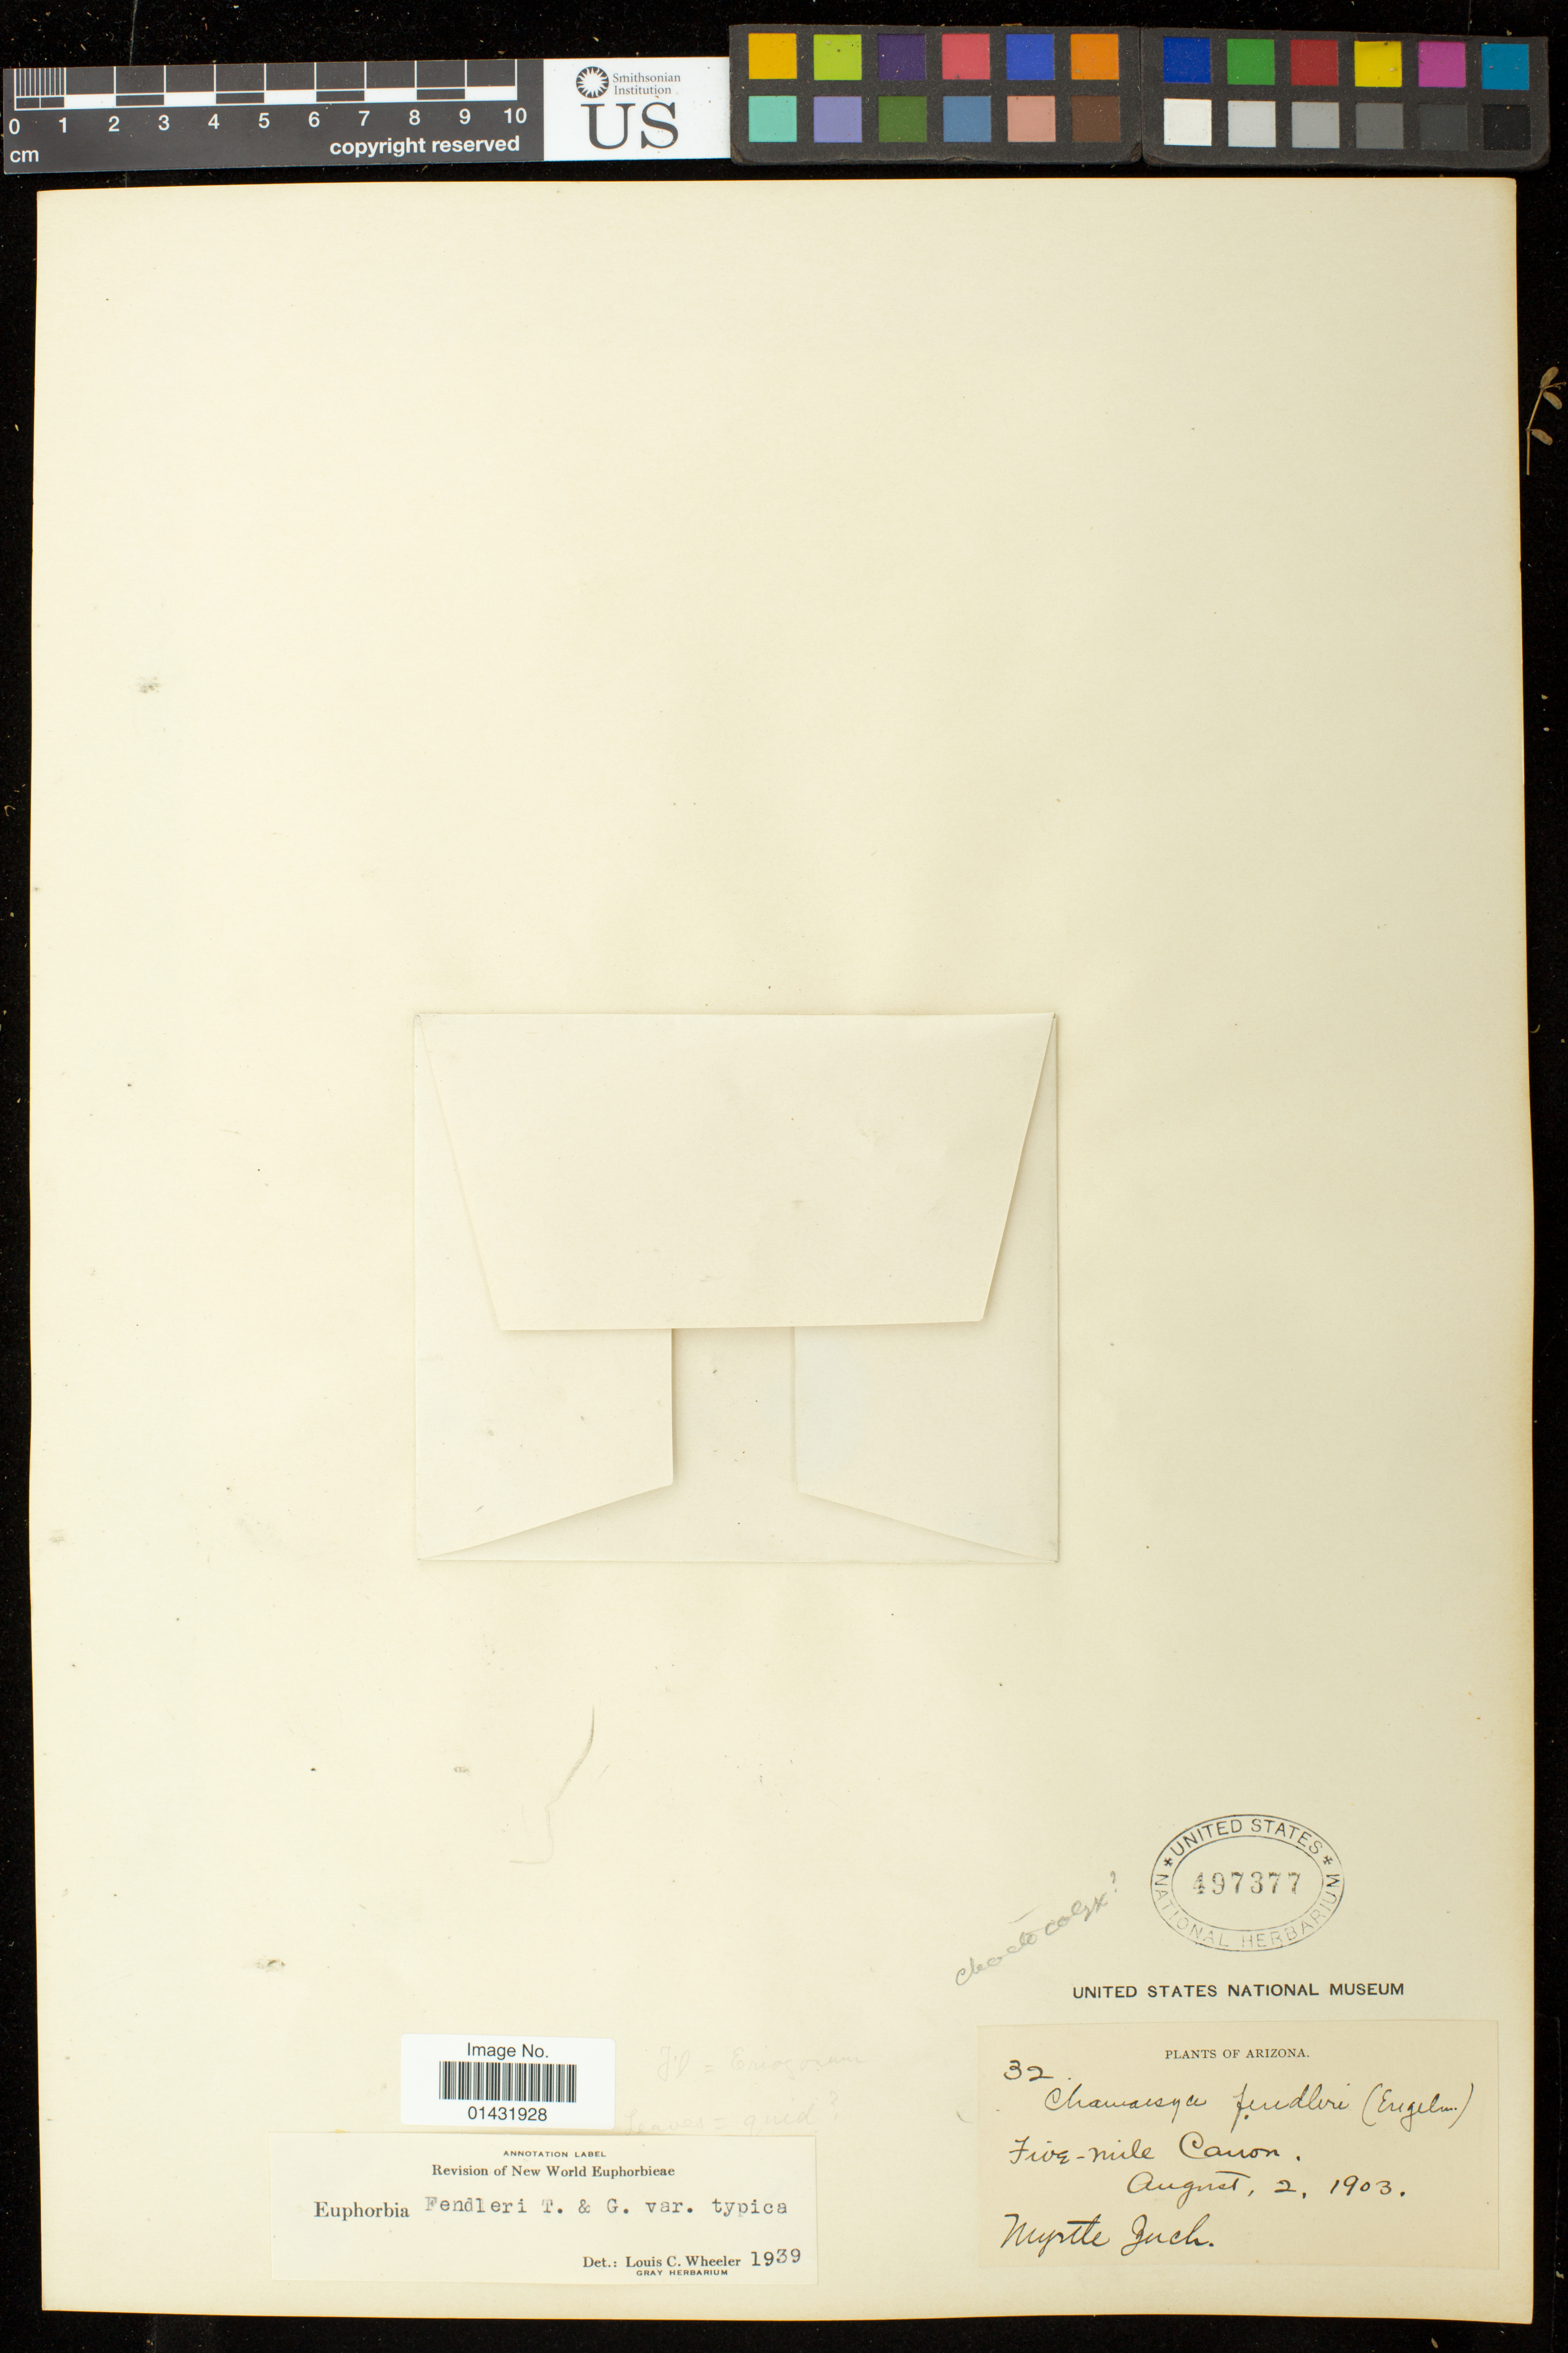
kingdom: Plantae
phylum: Tracheophyta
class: Magnoliopsida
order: Malpighiales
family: Euphorbiaceae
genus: Euphorbia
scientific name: Euphorbia fendleri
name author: Torr. & A. Gray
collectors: M. Zuck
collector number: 32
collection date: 1903-08-02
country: United States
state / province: Arizona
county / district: Navajo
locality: Five-mile Canon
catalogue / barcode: US 497377